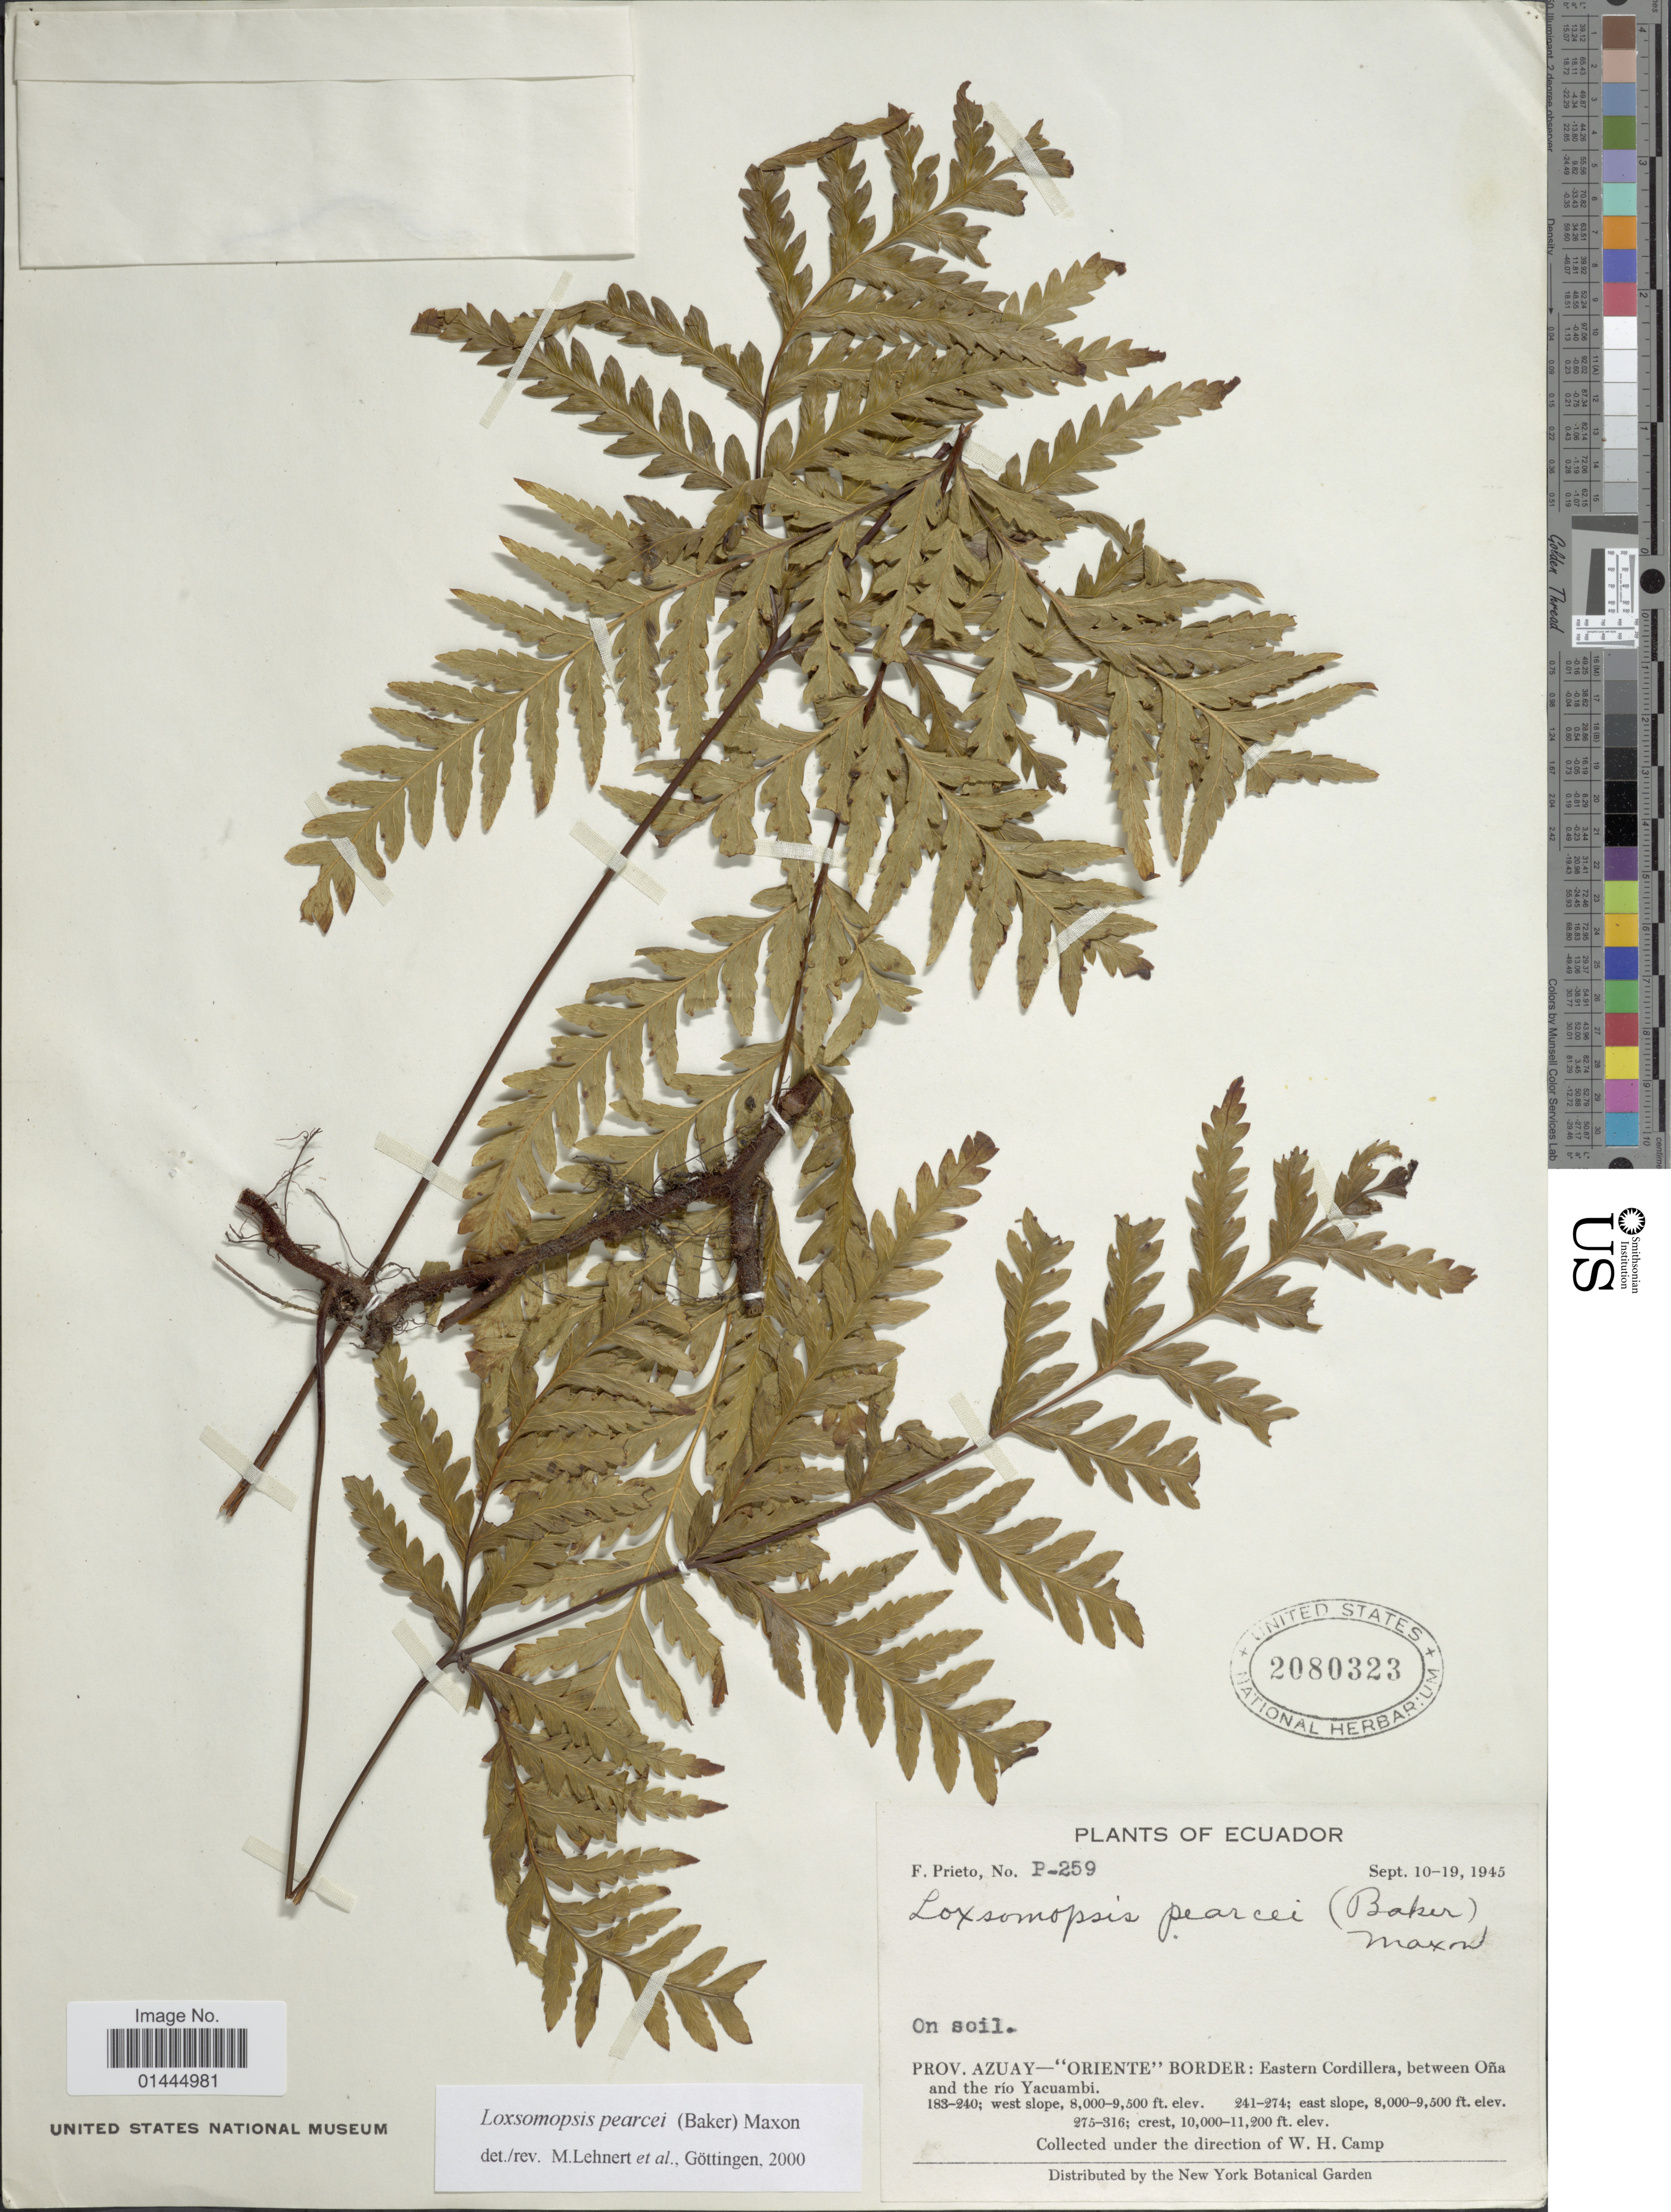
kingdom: Plantae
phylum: Tracheophyta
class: Polypodiopsida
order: Cyatheales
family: Loxsomataceae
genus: Loxsomopsis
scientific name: Loxsomopsis pearcei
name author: (Baker) Maxon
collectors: W. H. Camp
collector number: P-259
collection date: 1945-09-10/1945-09-19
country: Ecuador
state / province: Azuay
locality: oriente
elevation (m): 2438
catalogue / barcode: US 2080323